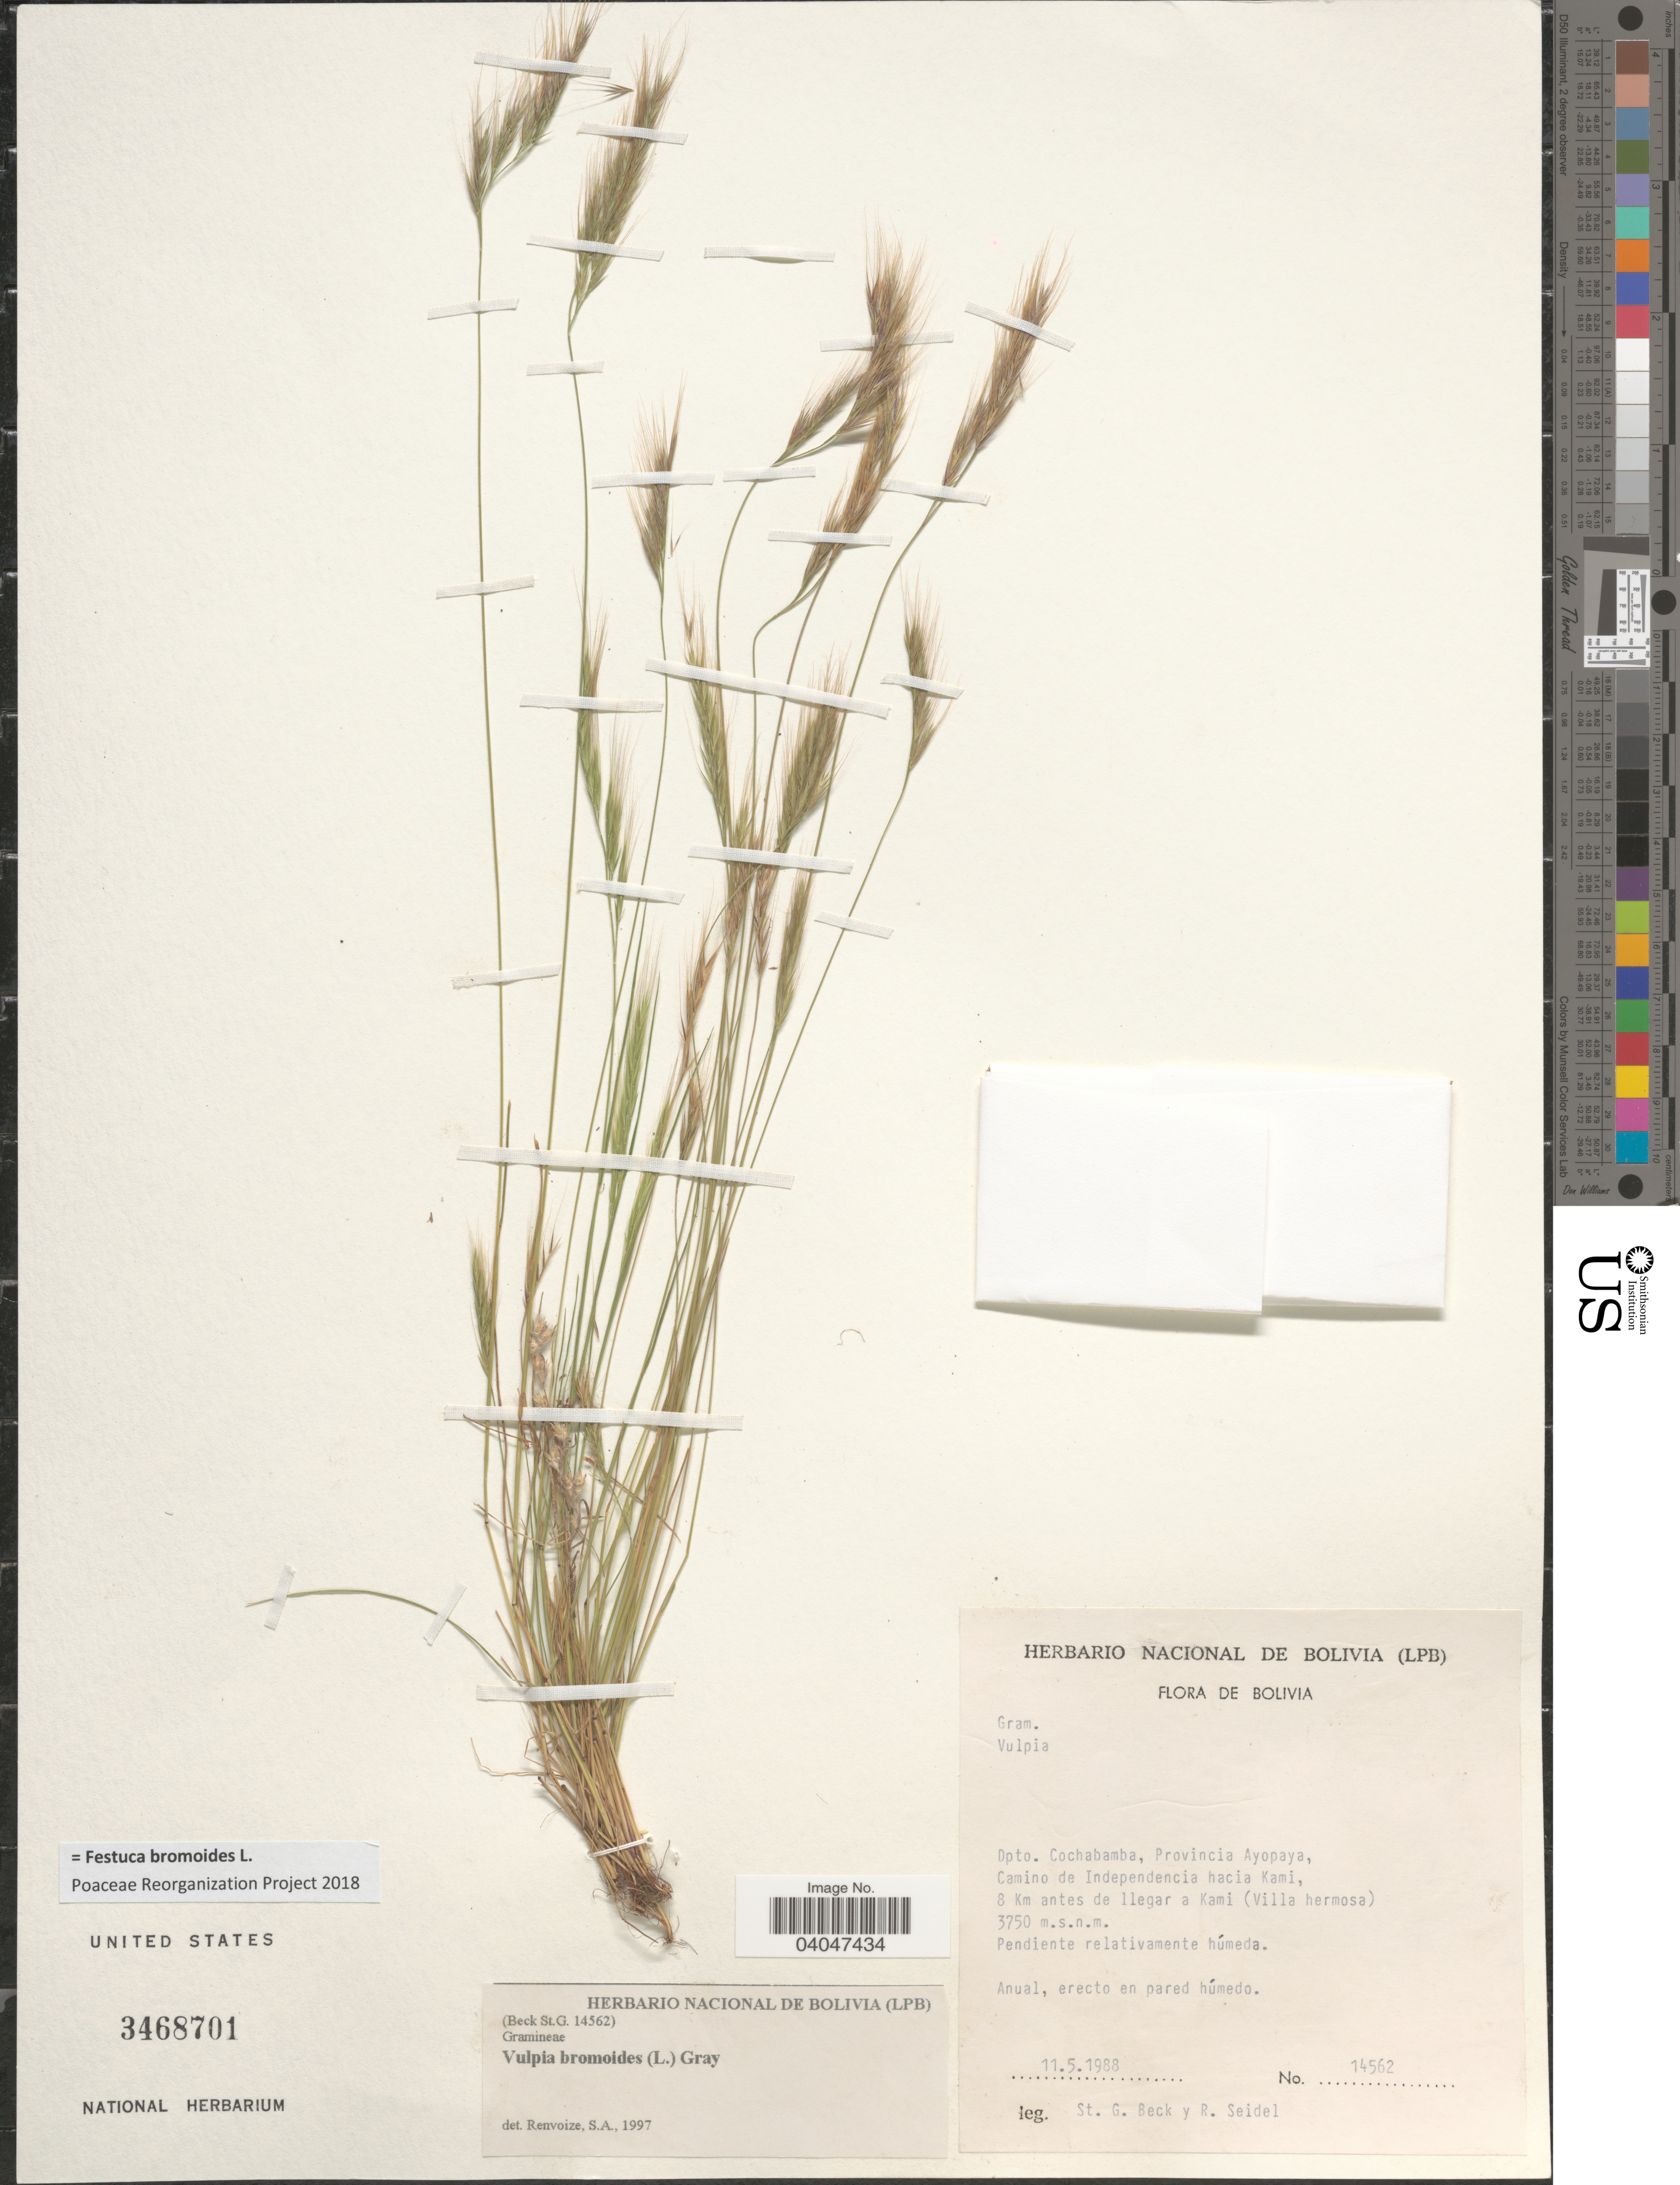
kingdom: Plantae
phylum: Tracheophyta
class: Liliopsida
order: Poales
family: Poaceae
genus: Festuca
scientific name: Festuca bromoides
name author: L.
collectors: S. G. Beck & R. Seidel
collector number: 14562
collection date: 1988-05-11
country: Bolivia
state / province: Cochabamba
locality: Dpto. Cochabamba, Provincia Ayopaya, Camino de Independencia hacia Kami, 8 Km antes de llegar a Kami (Villa hermosa).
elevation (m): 3750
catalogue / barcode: US 3468701